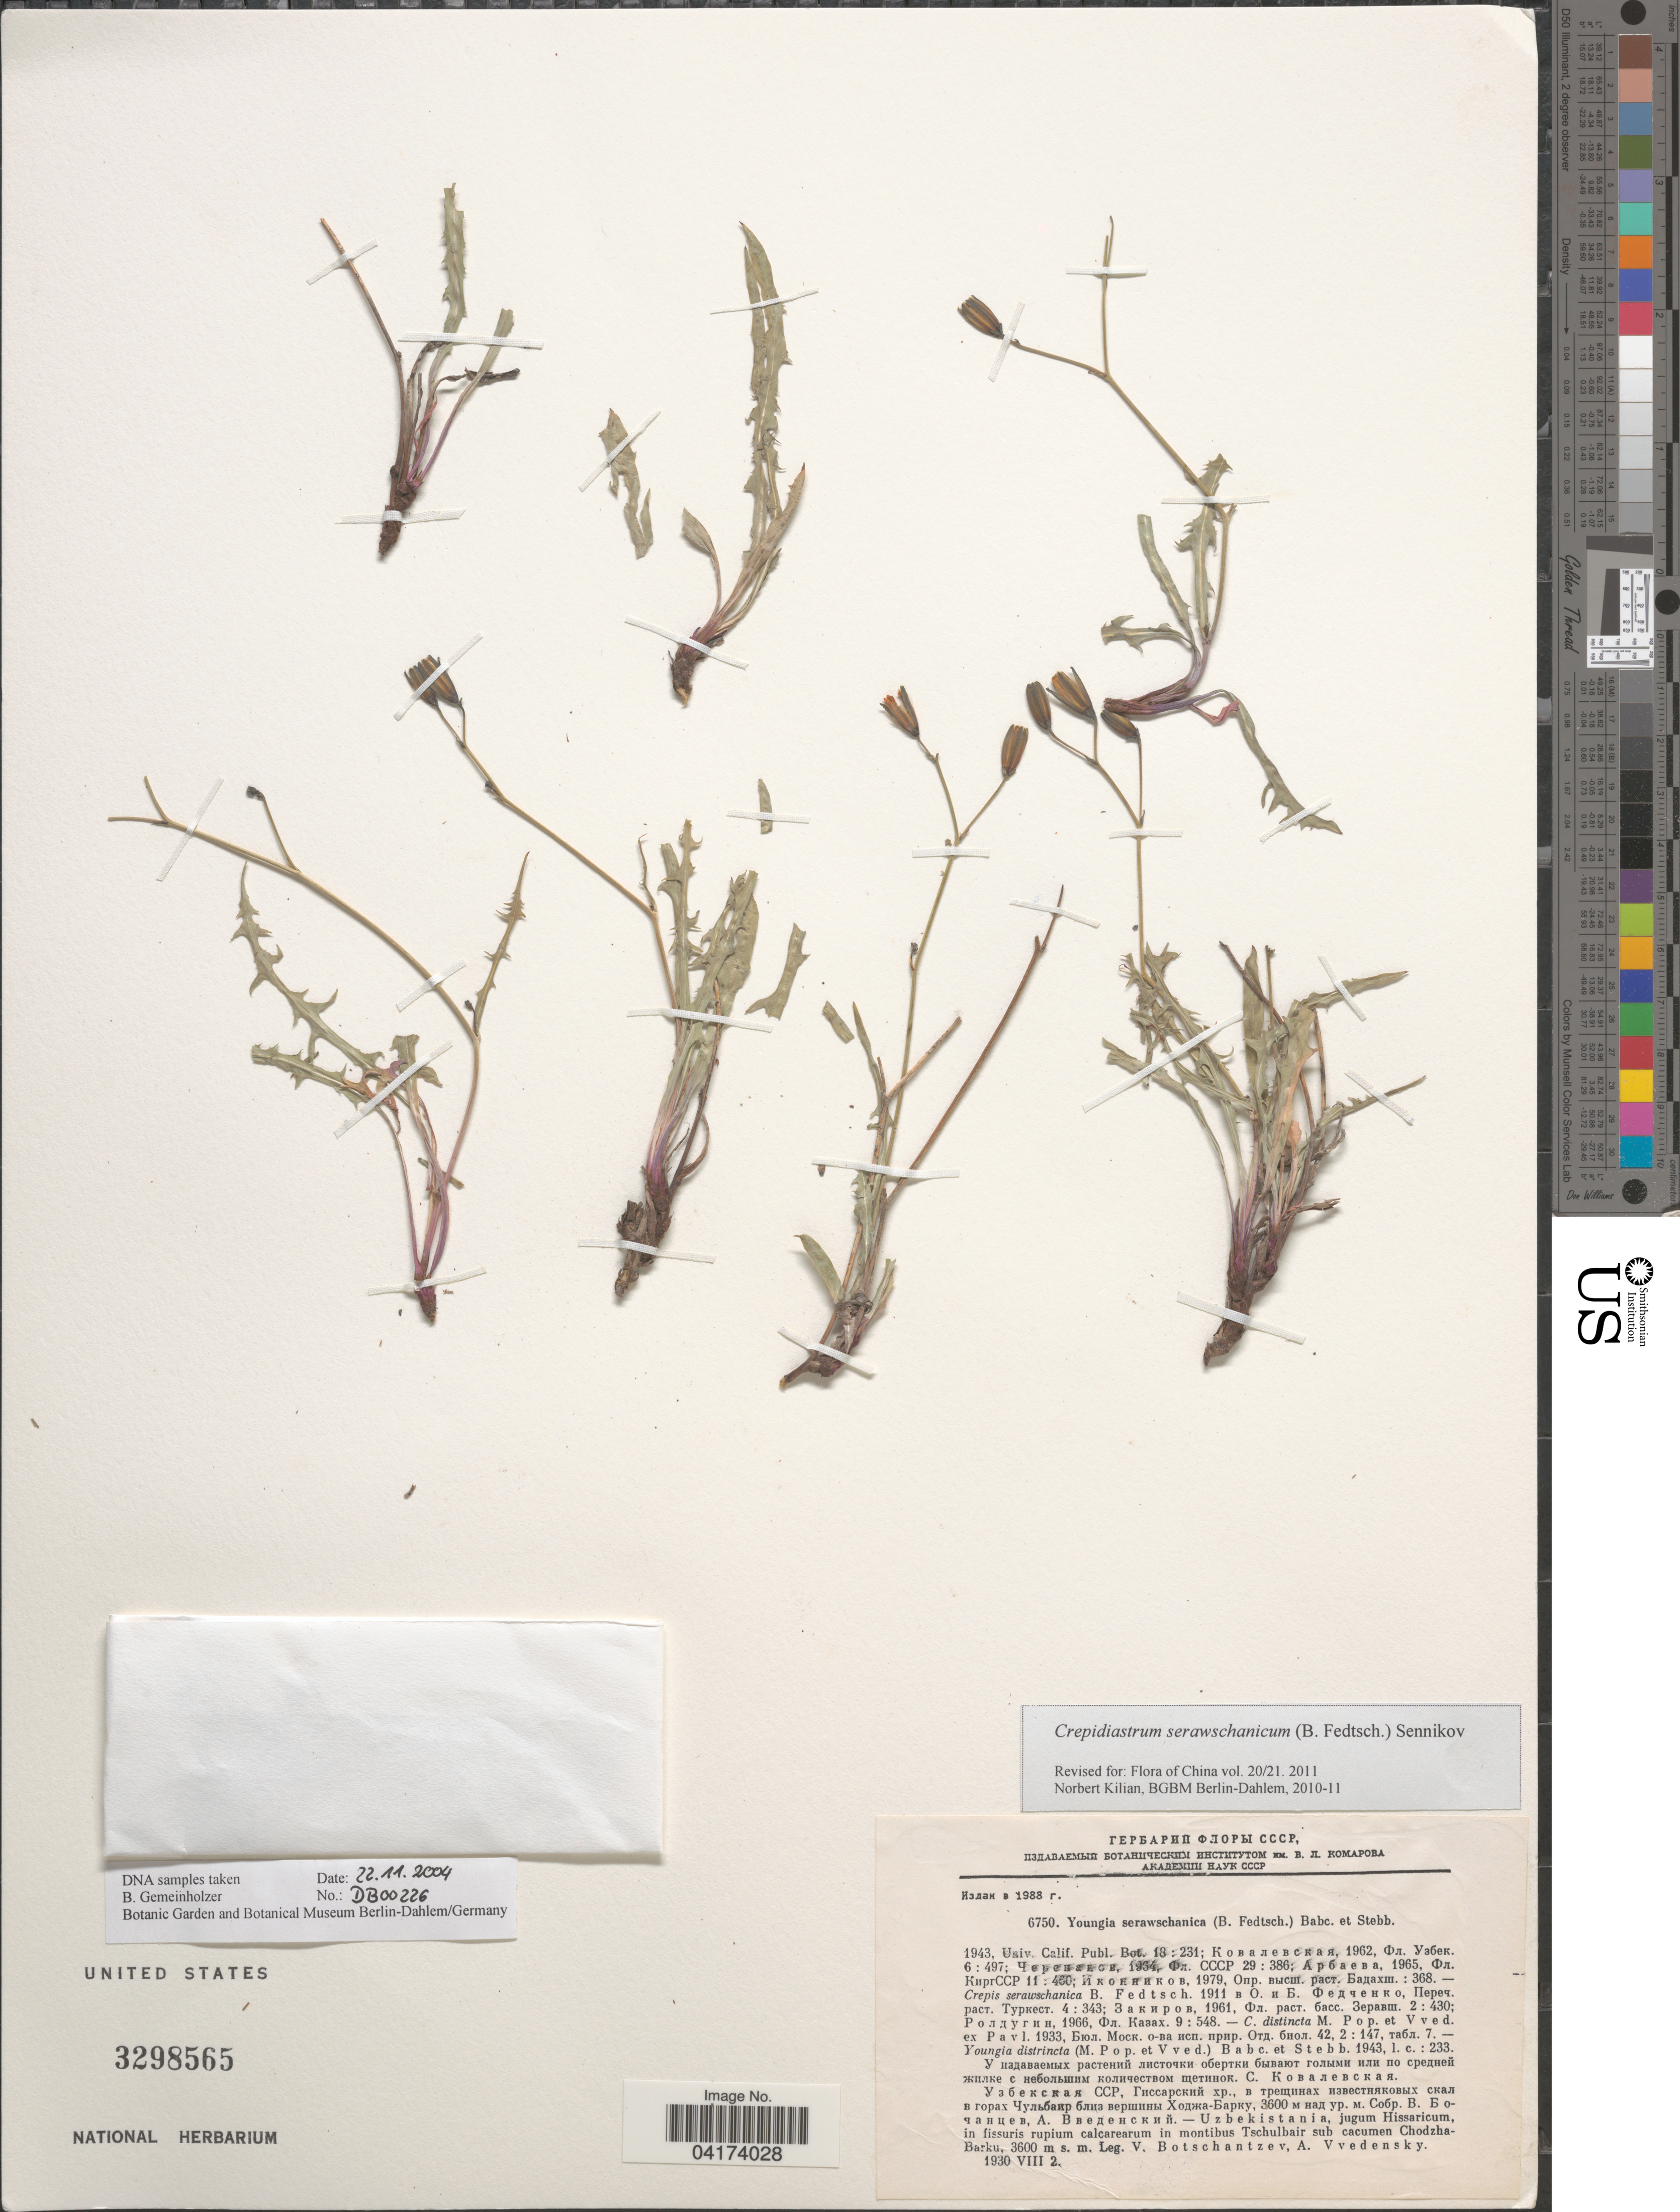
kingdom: Plantae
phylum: Tracheophyta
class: Magnoliopsida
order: Asterales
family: Asteraceae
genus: Crepidiastrum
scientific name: Crepidiastrum serawschanicum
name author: (B. Fedtsch.) Sennikov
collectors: V. P. Botschantzev & A. Vvedensky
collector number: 6750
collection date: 1930-08-02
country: Uzbekistan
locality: Uzbekistania, jugum Hissaricum, in fissuris rupium calcarearum in montibus Tschulbair sub cacumen Chodzha-Barku.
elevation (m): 3600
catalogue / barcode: US 3298565